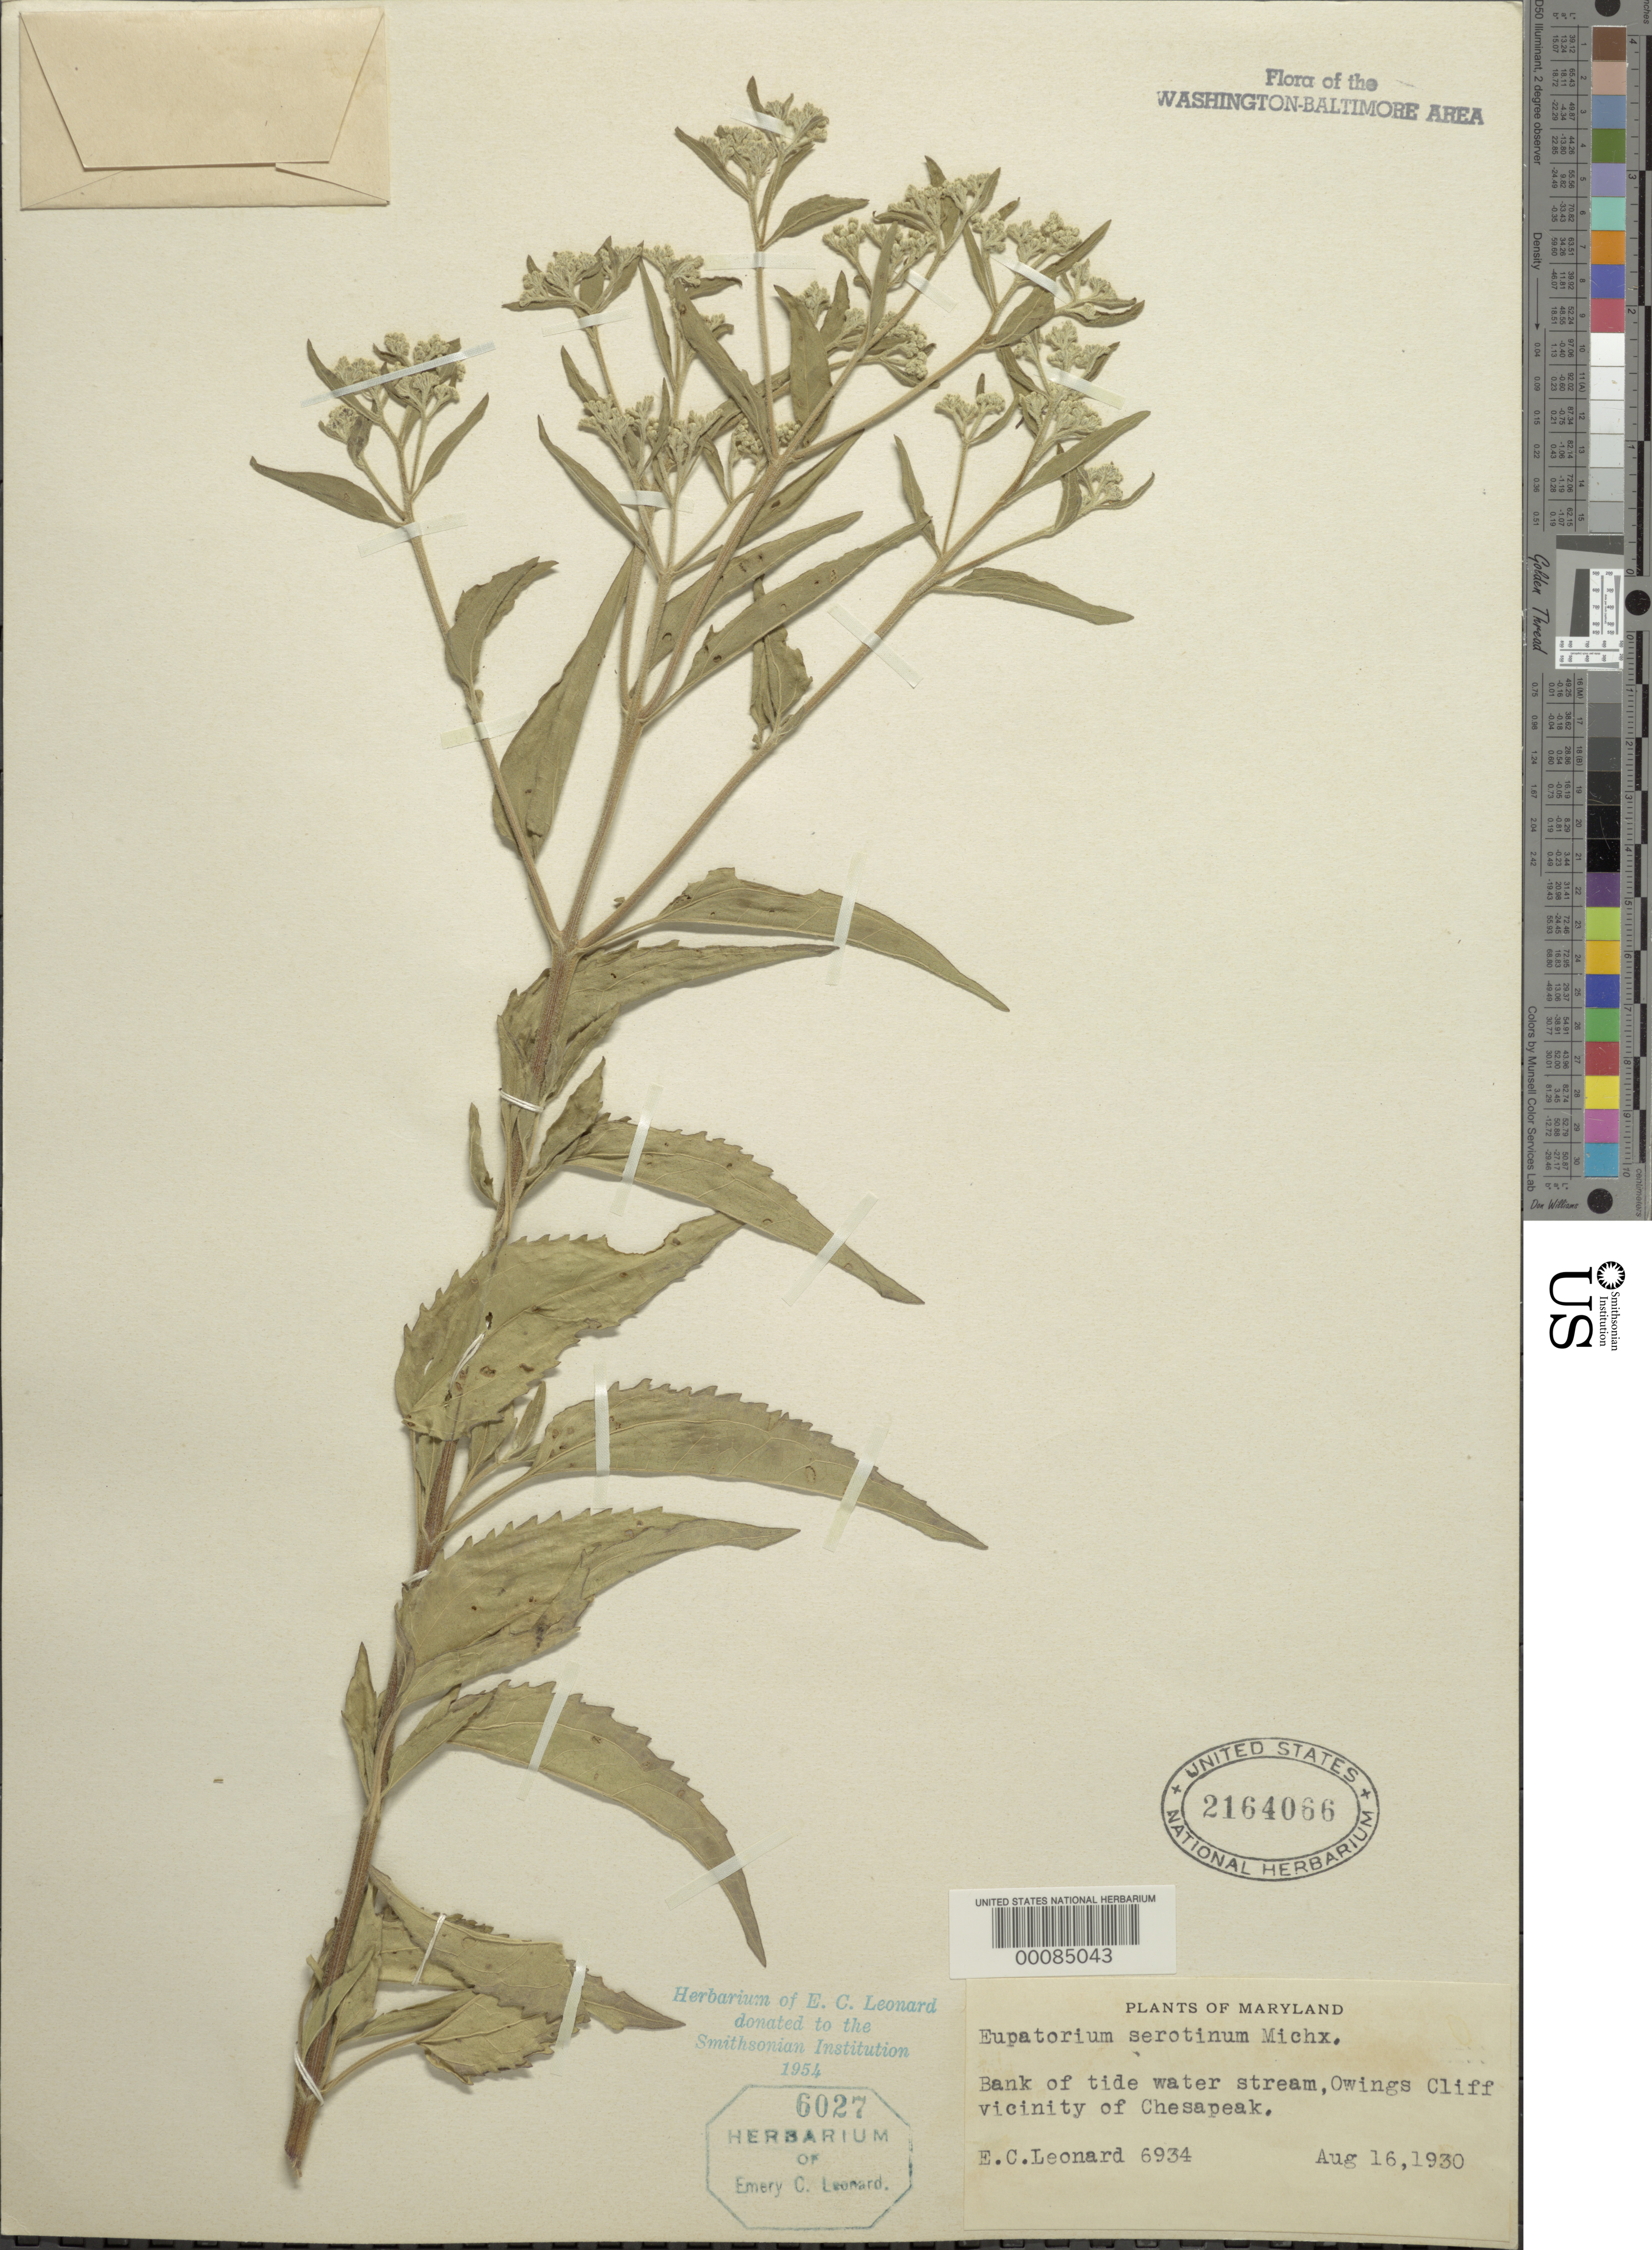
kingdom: Plantae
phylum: Tracheophyta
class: Magnoliopsida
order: Asterales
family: Asteraceae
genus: Eupatorium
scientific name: Eupatorium serotinum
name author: Michx.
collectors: E. C. Leonard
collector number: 6934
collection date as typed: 16 Aug 1930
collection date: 1930-08-16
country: United States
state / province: Maryland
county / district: Anne Arundel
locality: Owings Cliff, Chesapeake vicinity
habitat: Bank of tide water stream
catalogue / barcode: US 2164066